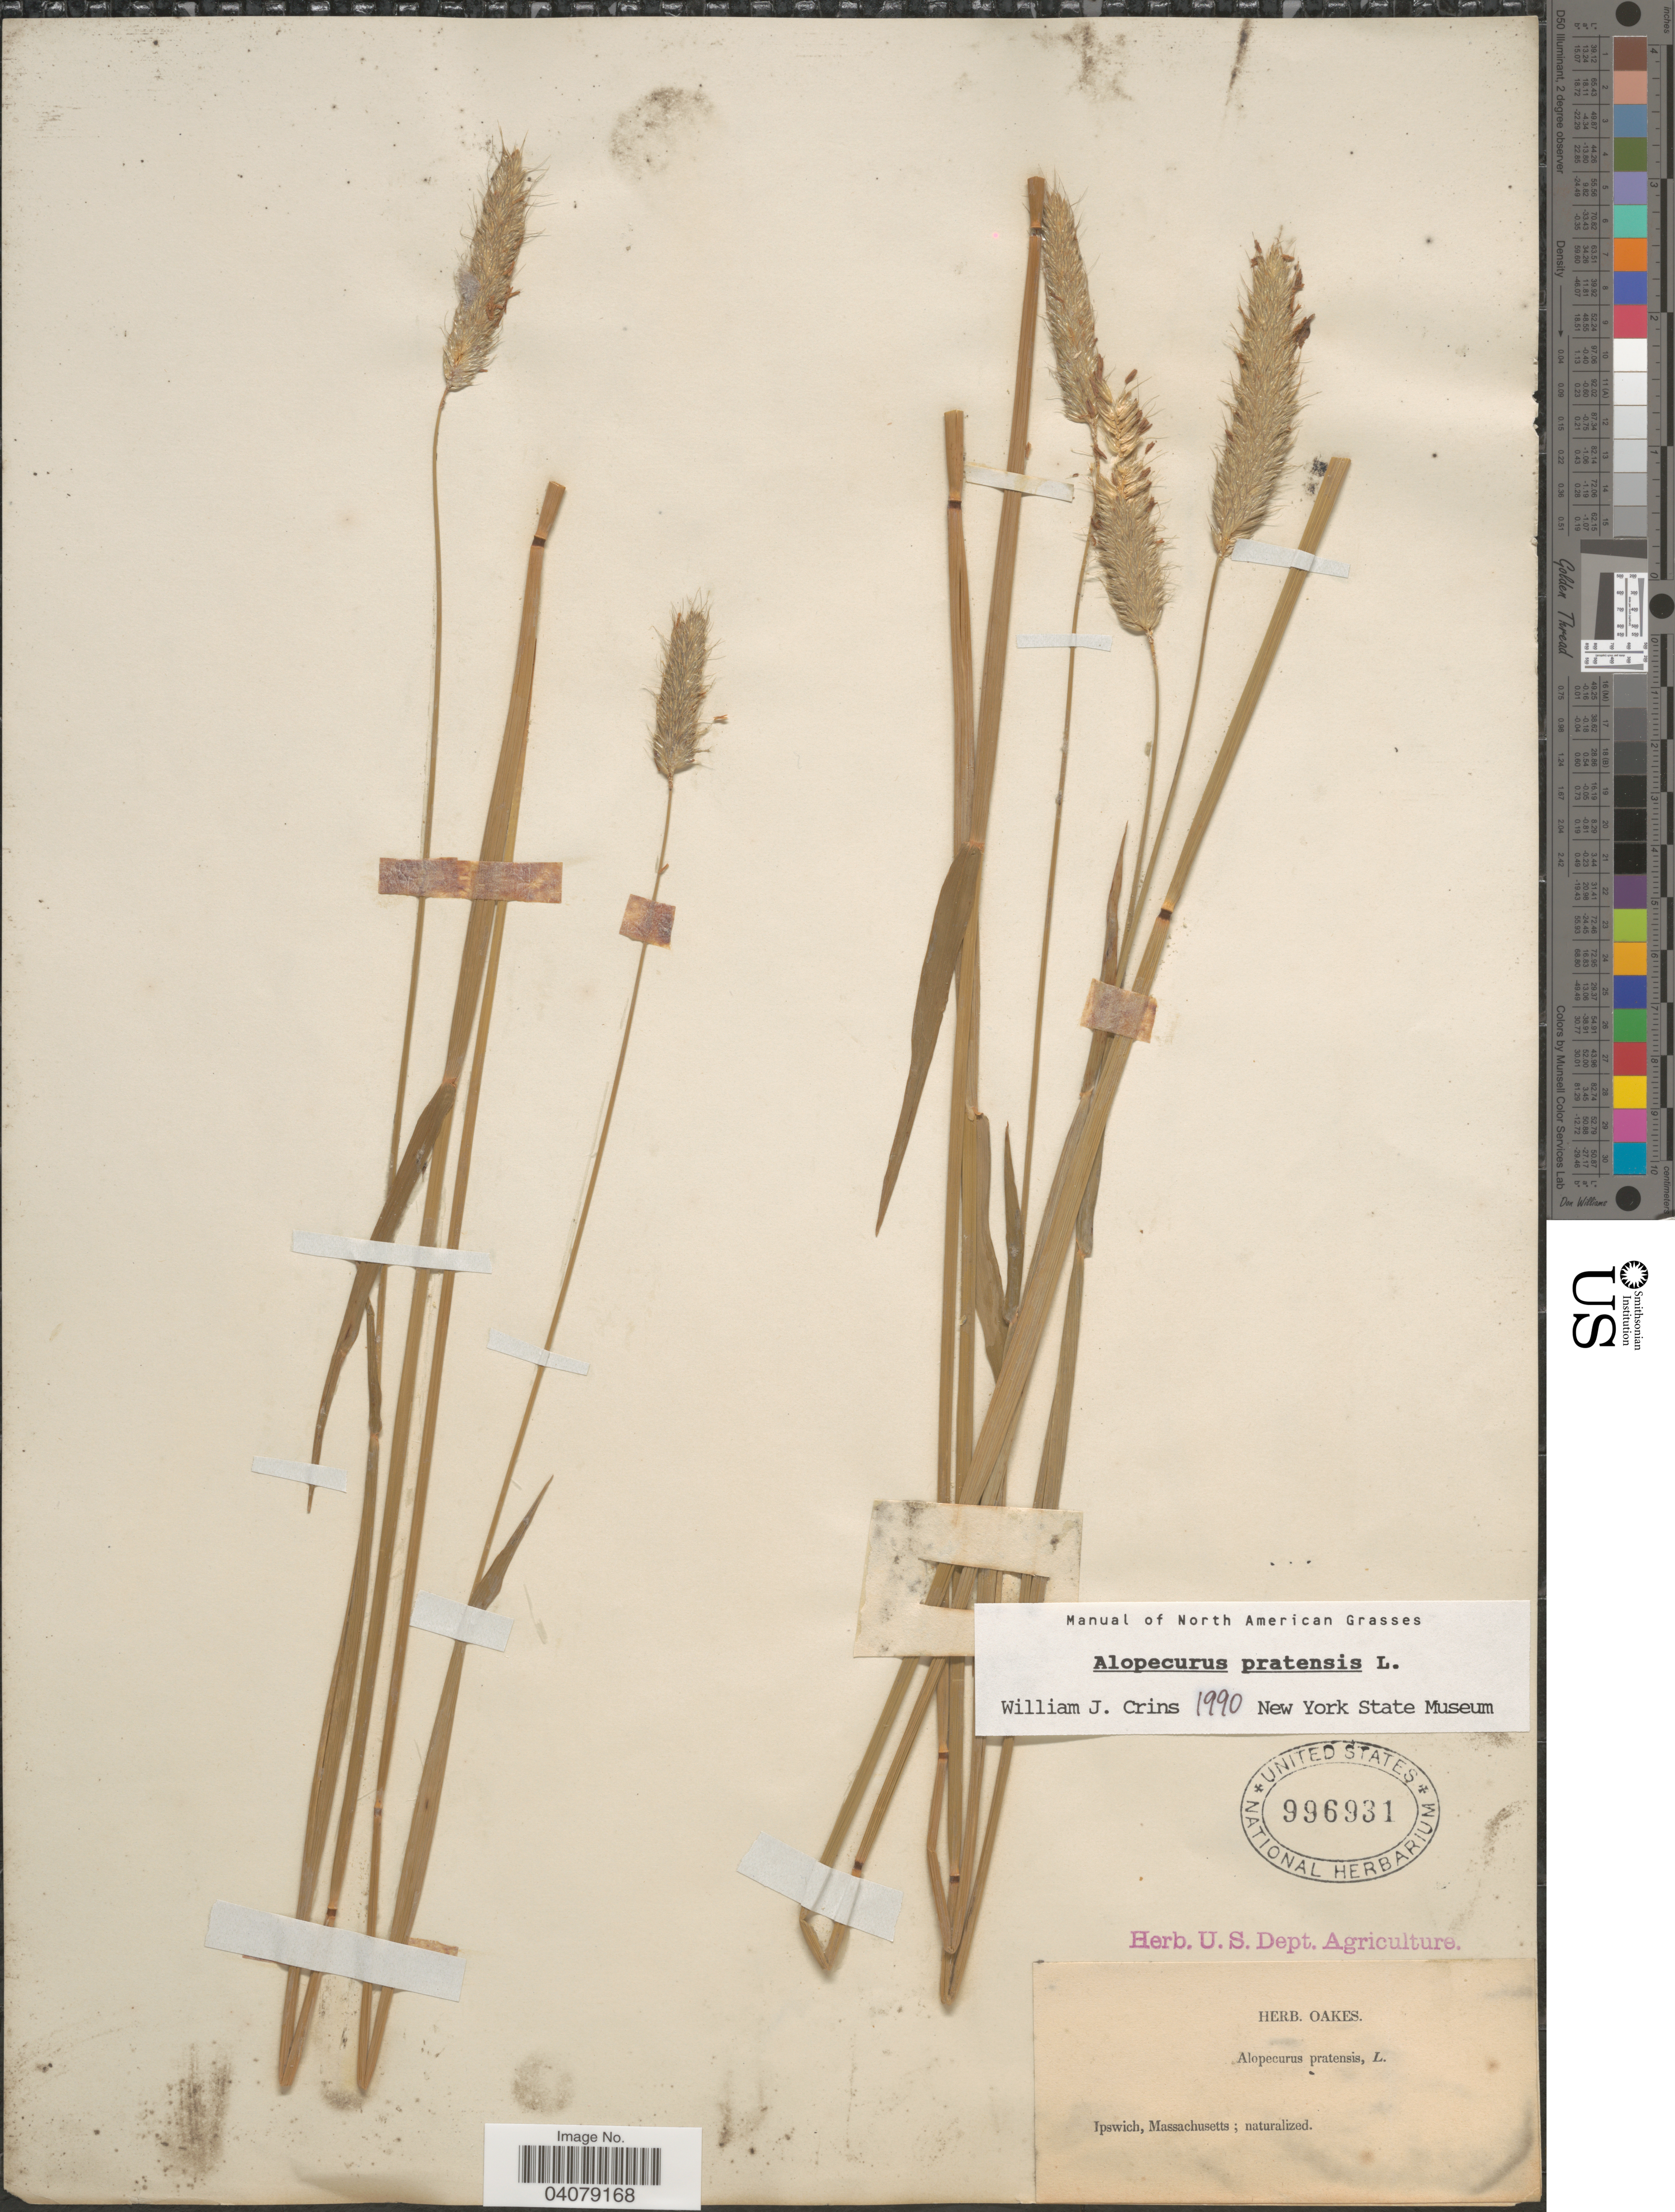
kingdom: Plantae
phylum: Tracheophyta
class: Liliopsida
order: Poales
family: Poaceae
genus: Alopecurus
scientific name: Alopecurus pratensis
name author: L.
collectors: ex herb. Oakes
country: United States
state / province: Massachusetts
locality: Ipswich; naturalized.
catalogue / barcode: US 996931